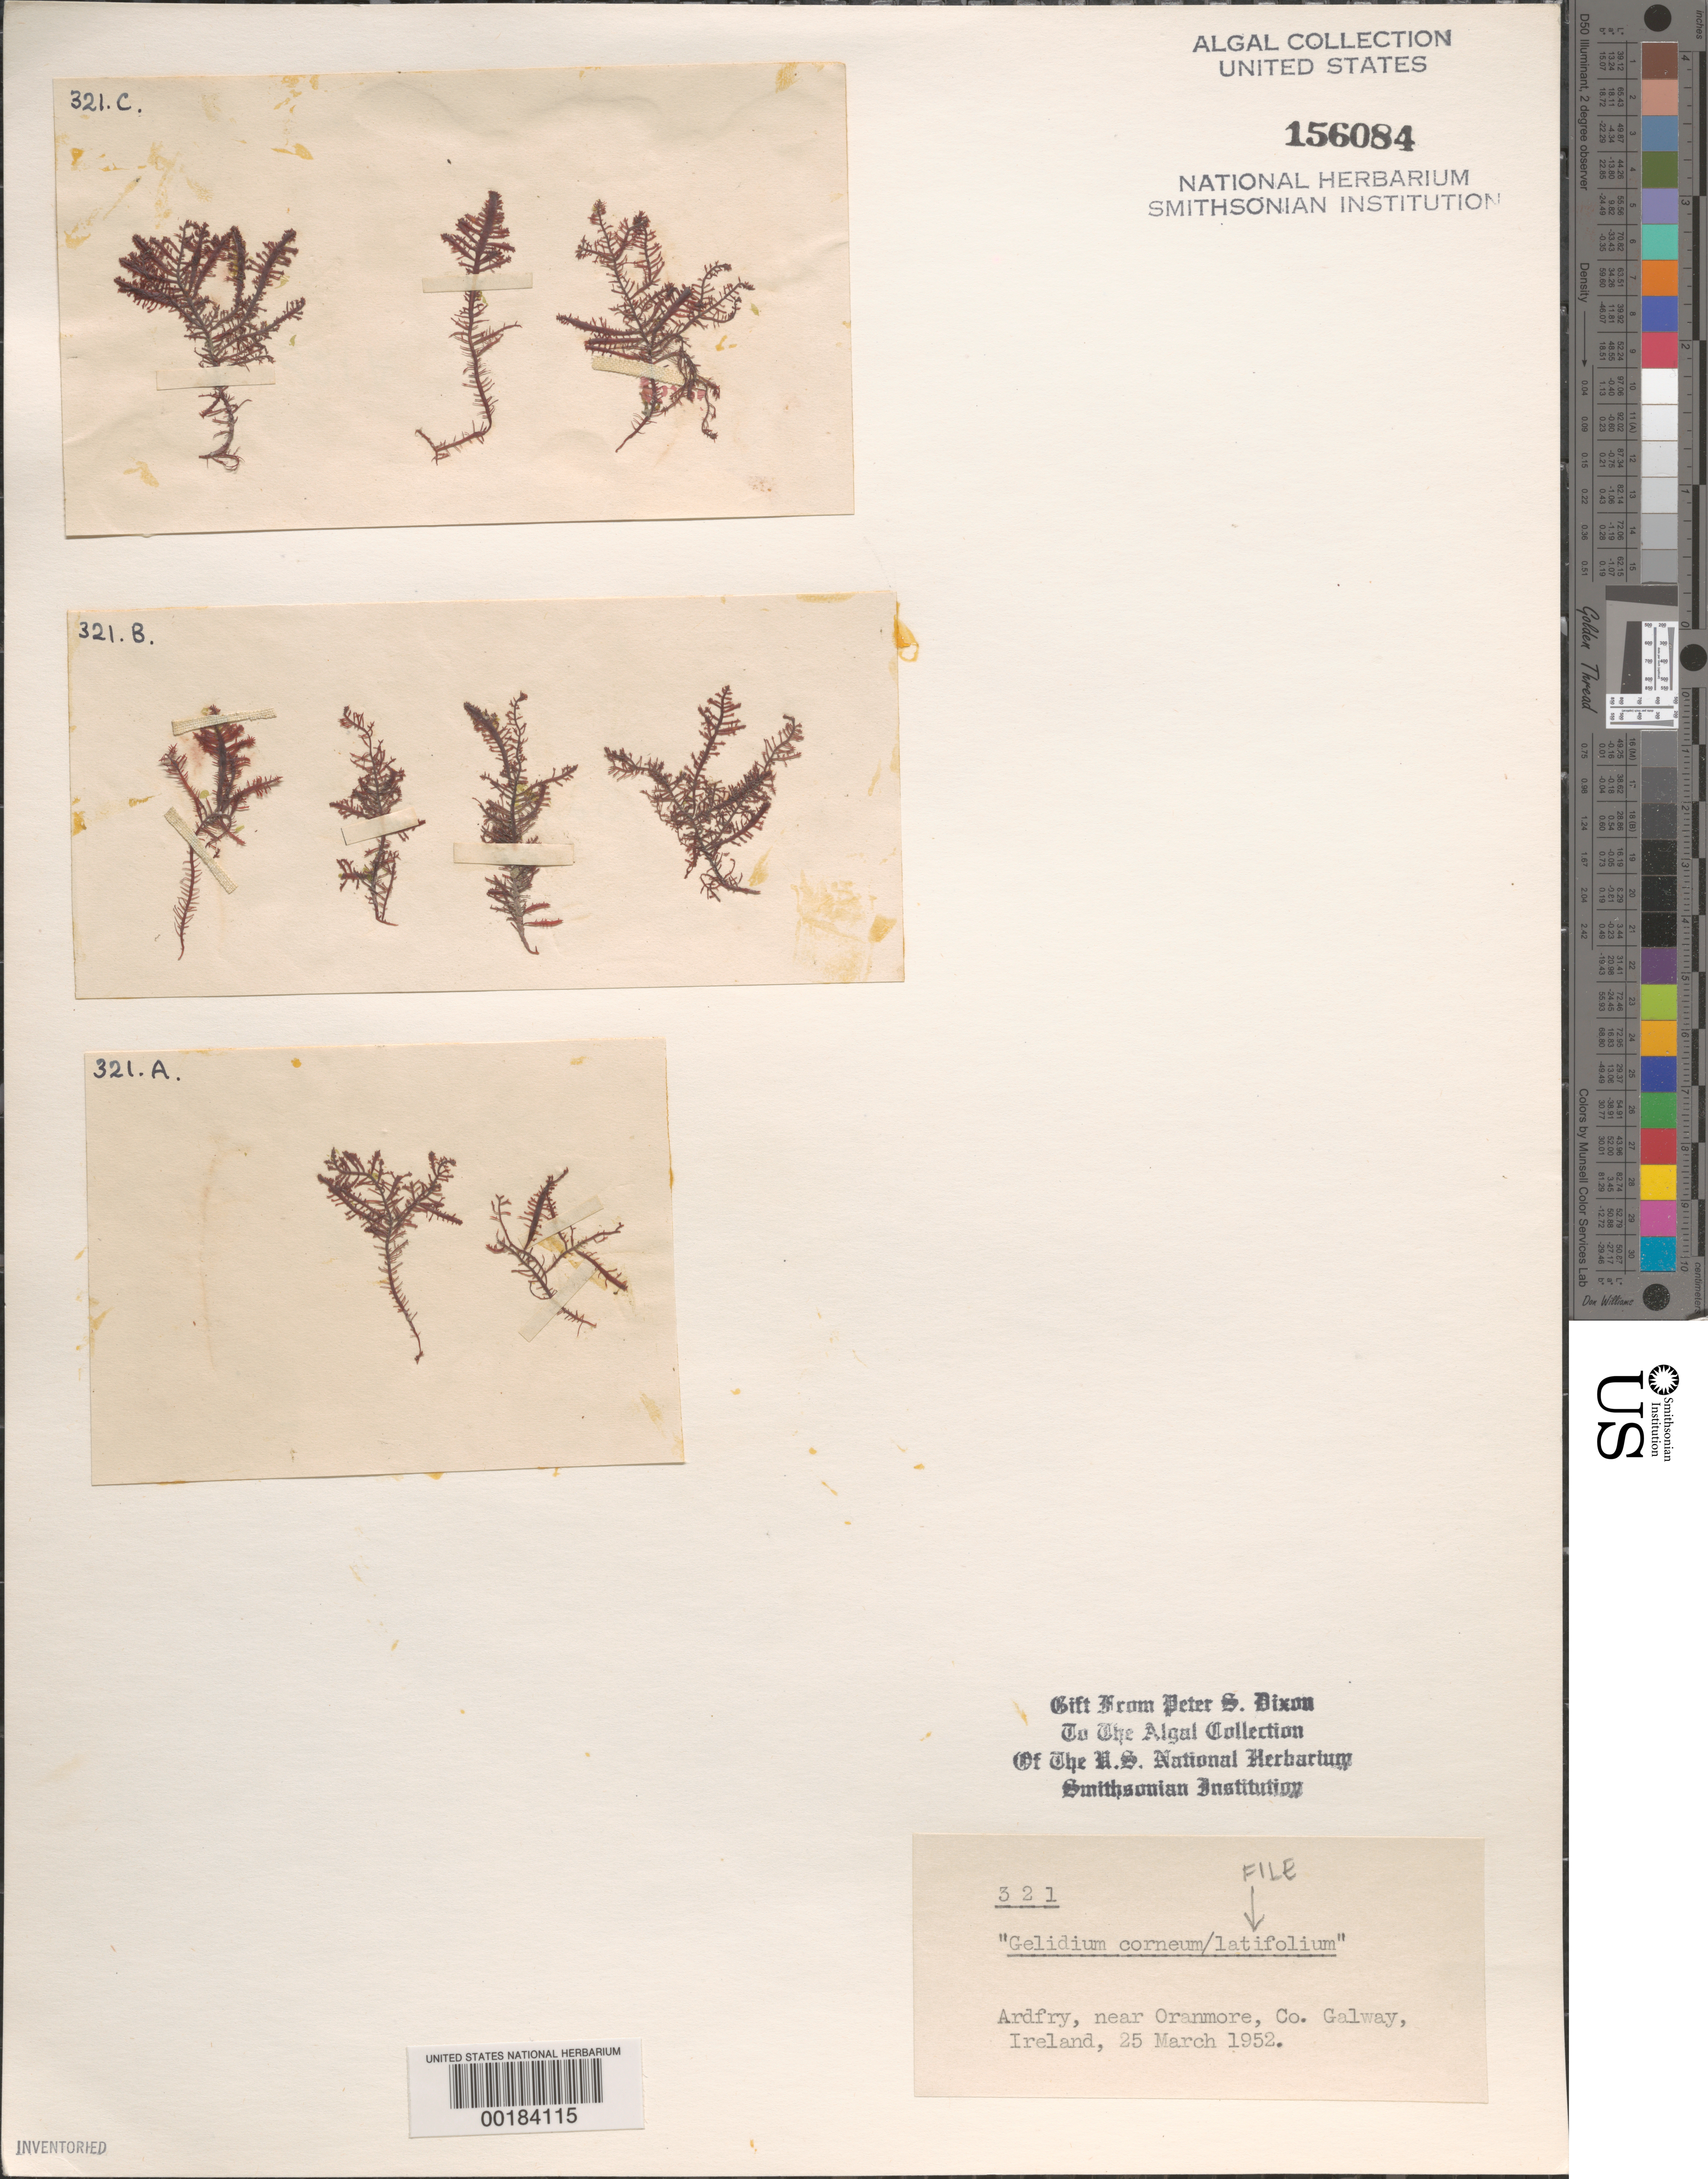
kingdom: Plantae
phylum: Rhodophyta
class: Florideophyceae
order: Gelidiales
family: Gelidiaceae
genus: Gelidium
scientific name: Gelidium spinosum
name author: (S.G. Gmel.) P.C. Silva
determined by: Algae name updating Project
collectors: P. S. Dixon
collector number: PSD 321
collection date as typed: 25 Mar 1952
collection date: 1952-03-25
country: Ireland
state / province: Connaught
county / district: Galway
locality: Ardfry, near Oranmore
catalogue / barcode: US 156084